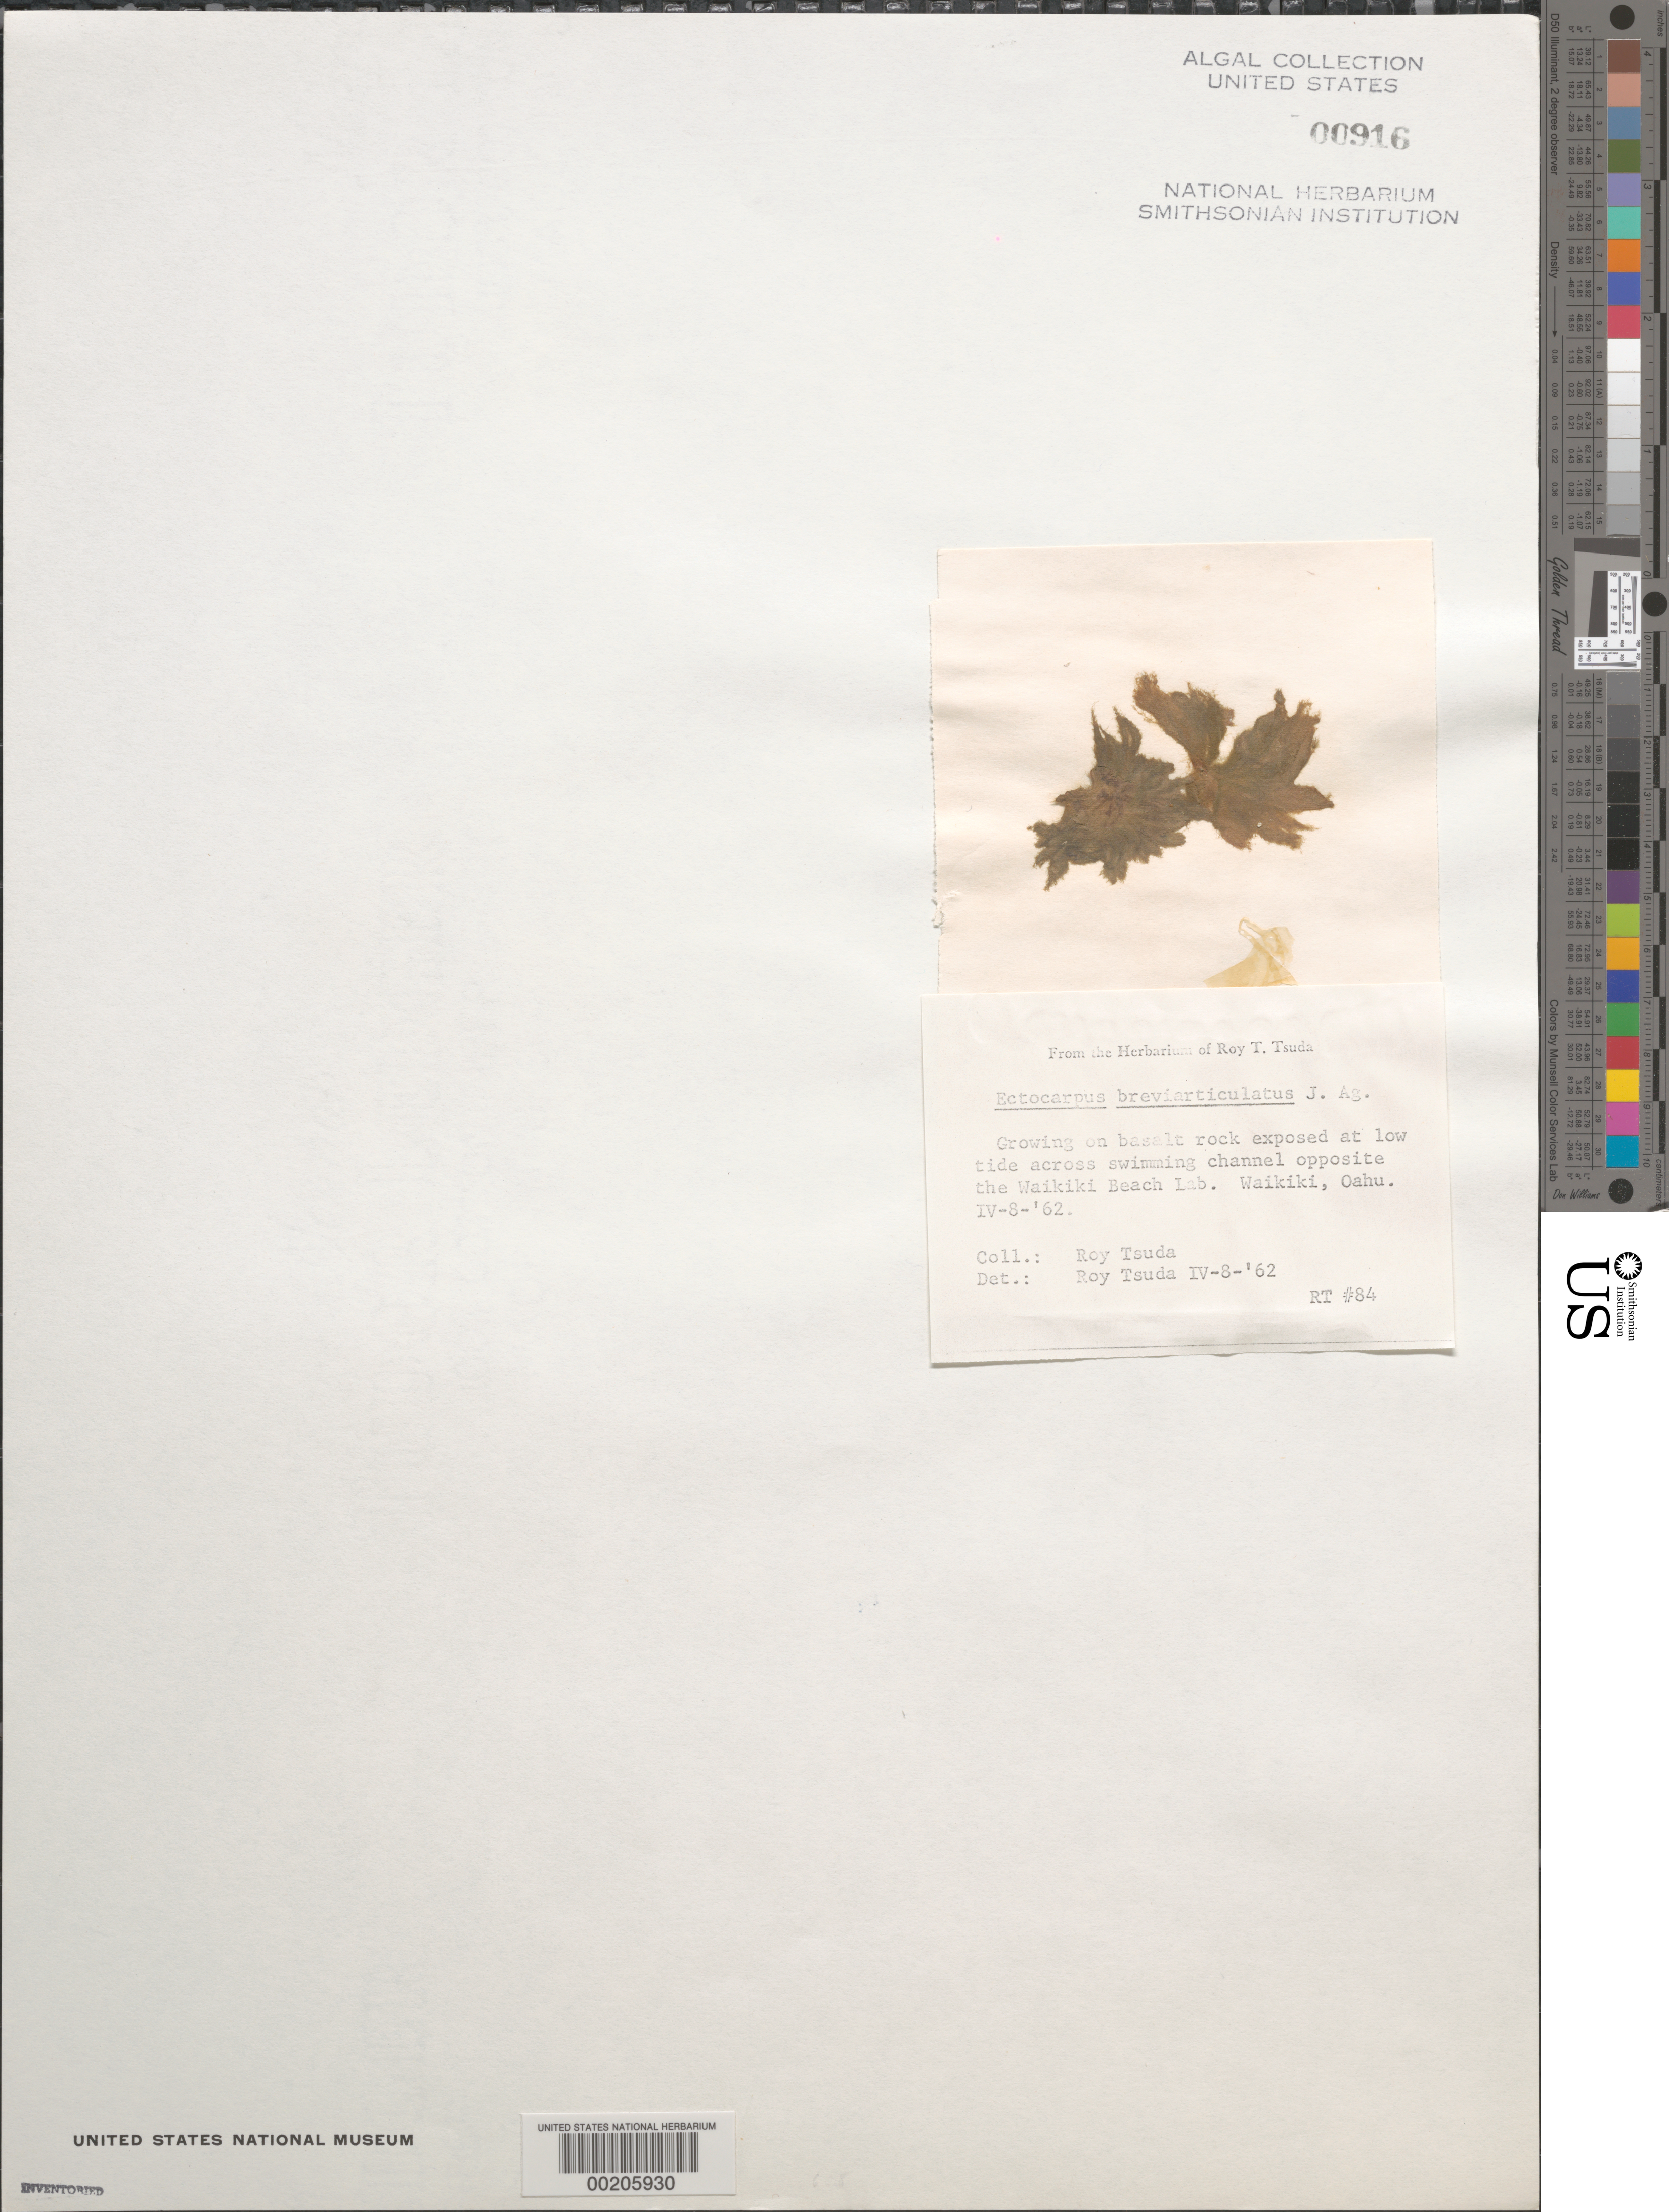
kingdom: Chromista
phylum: Ochrophyta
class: Phaeophyceae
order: Scytothamnales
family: Asteronemataceae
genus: Asteronema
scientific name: Asteronema breviarticulatum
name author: (J. Agardh) Ouriques & Bouzon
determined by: Algae name updating Project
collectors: R. Tsuda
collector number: RT 84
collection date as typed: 08 Apr 1962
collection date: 1962-04-08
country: United States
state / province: Hawaii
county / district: Honolulu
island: Oahu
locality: Waikiki opposite Waikiki Beach laboratory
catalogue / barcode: US 916